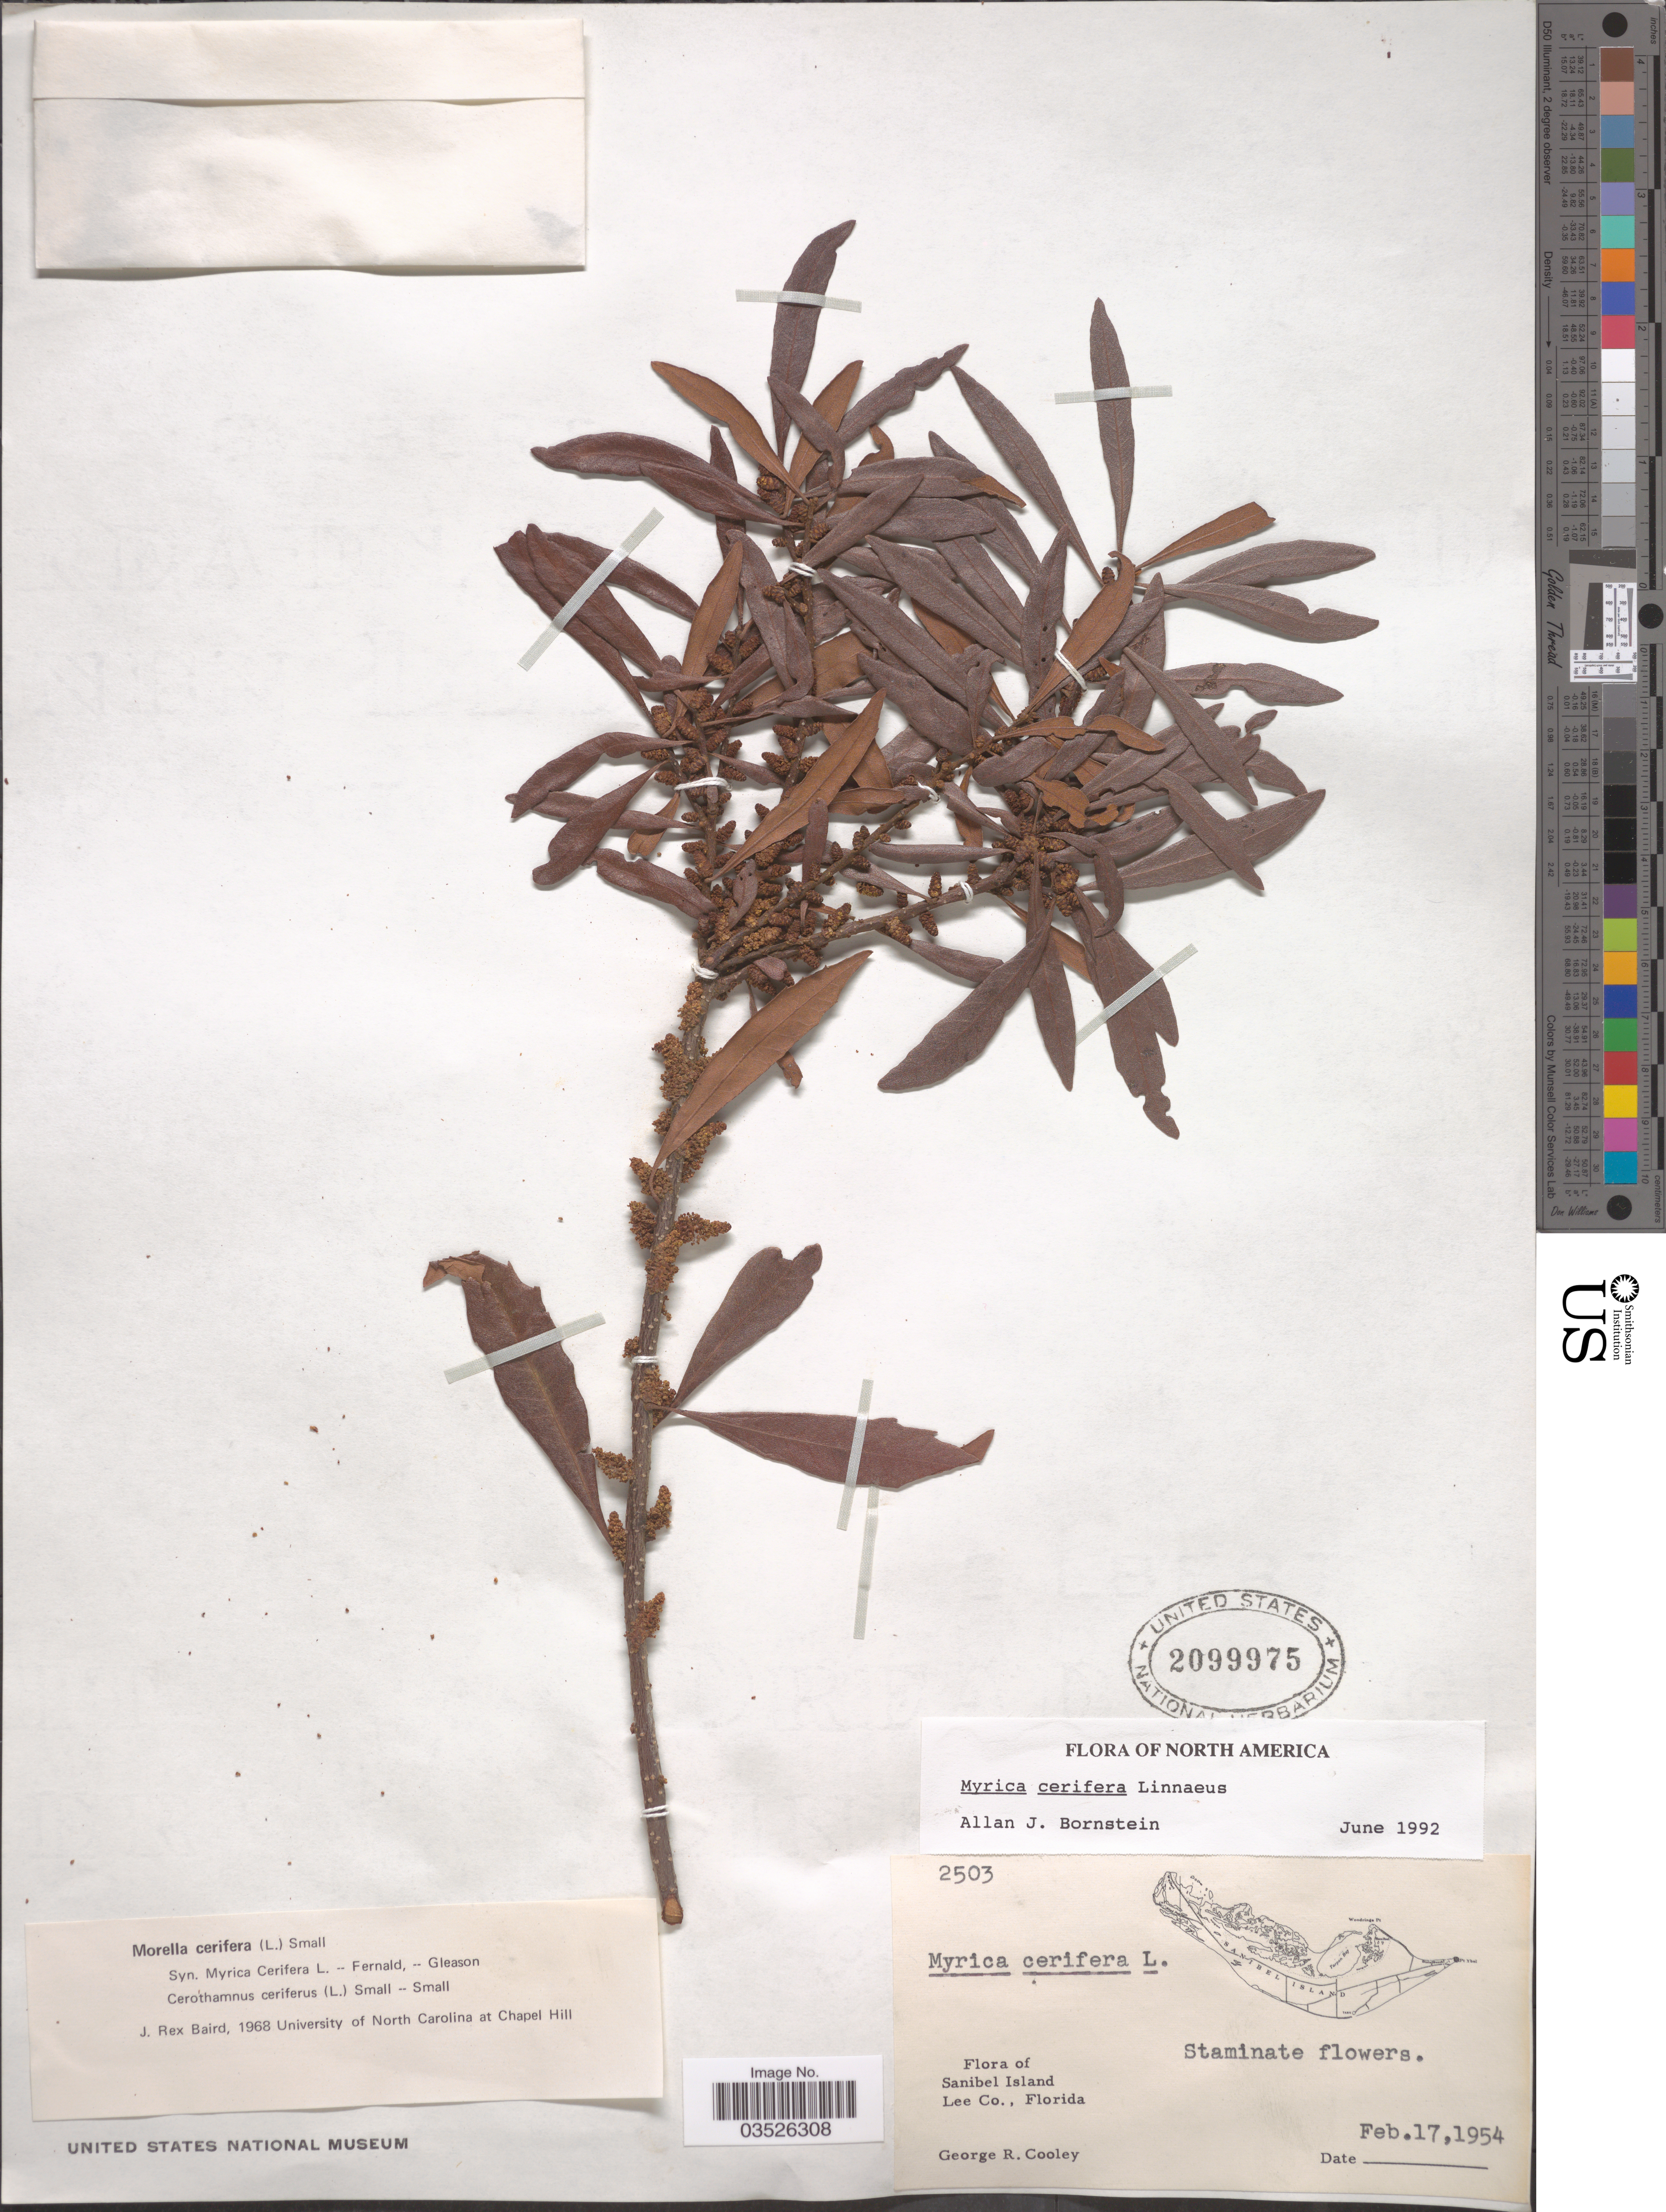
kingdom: Plantae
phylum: Tracheophyta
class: Magnoliopsida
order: Fagales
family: Myricaceae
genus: Morella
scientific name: Morella cerifera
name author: (L.) Small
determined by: Baird, James Rex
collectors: G. R. Cooley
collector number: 2503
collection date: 1954-02-17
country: United States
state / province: Florida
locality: Sanibel Island. Lee Co.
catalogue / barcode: US 2099975